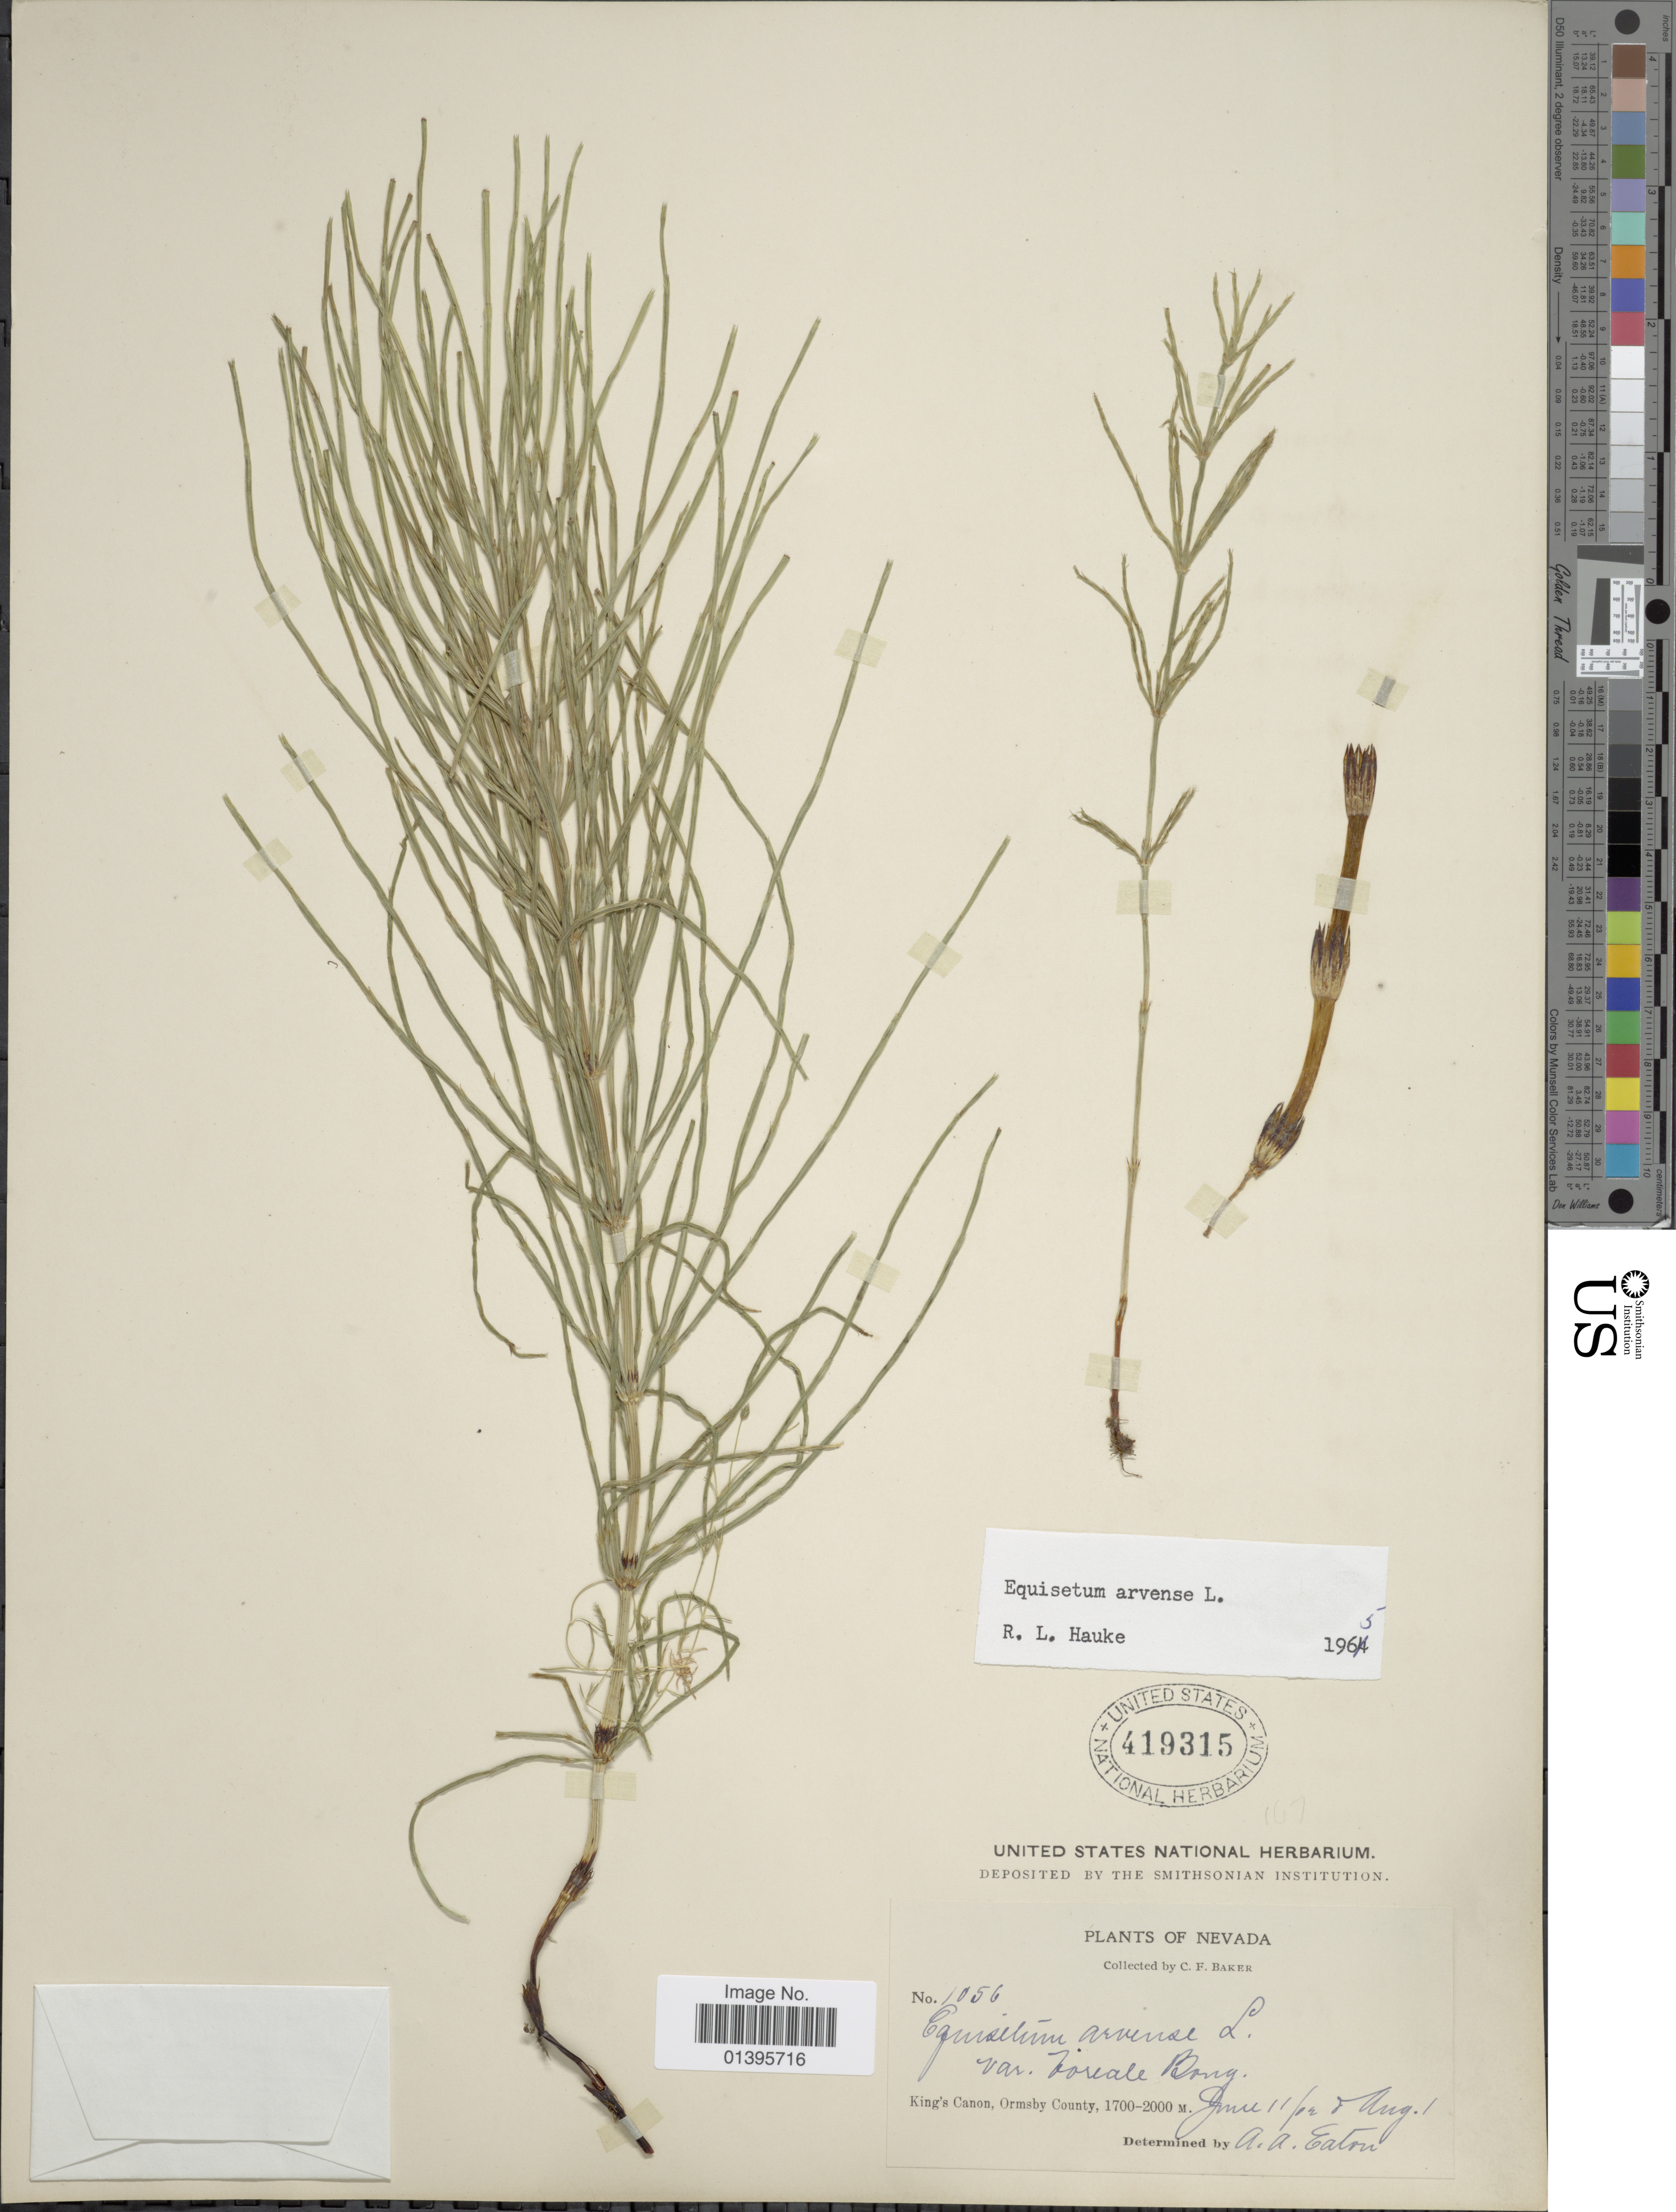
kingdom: Plantae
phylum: Tracheophyta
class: Polypodiopsida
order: Equisetales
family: Equisetaceae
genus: Equisetum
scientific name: Equisetum arvense var. boreale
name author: (Bong.) Rupr.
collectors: C. F. Baker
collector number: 1056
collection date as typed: Transcribed d/m/y: 11/6/2 to 8/8/1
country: United States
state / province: Nevada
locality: King's Canon, Ormsby County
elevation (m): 1700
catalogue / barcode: US 419315